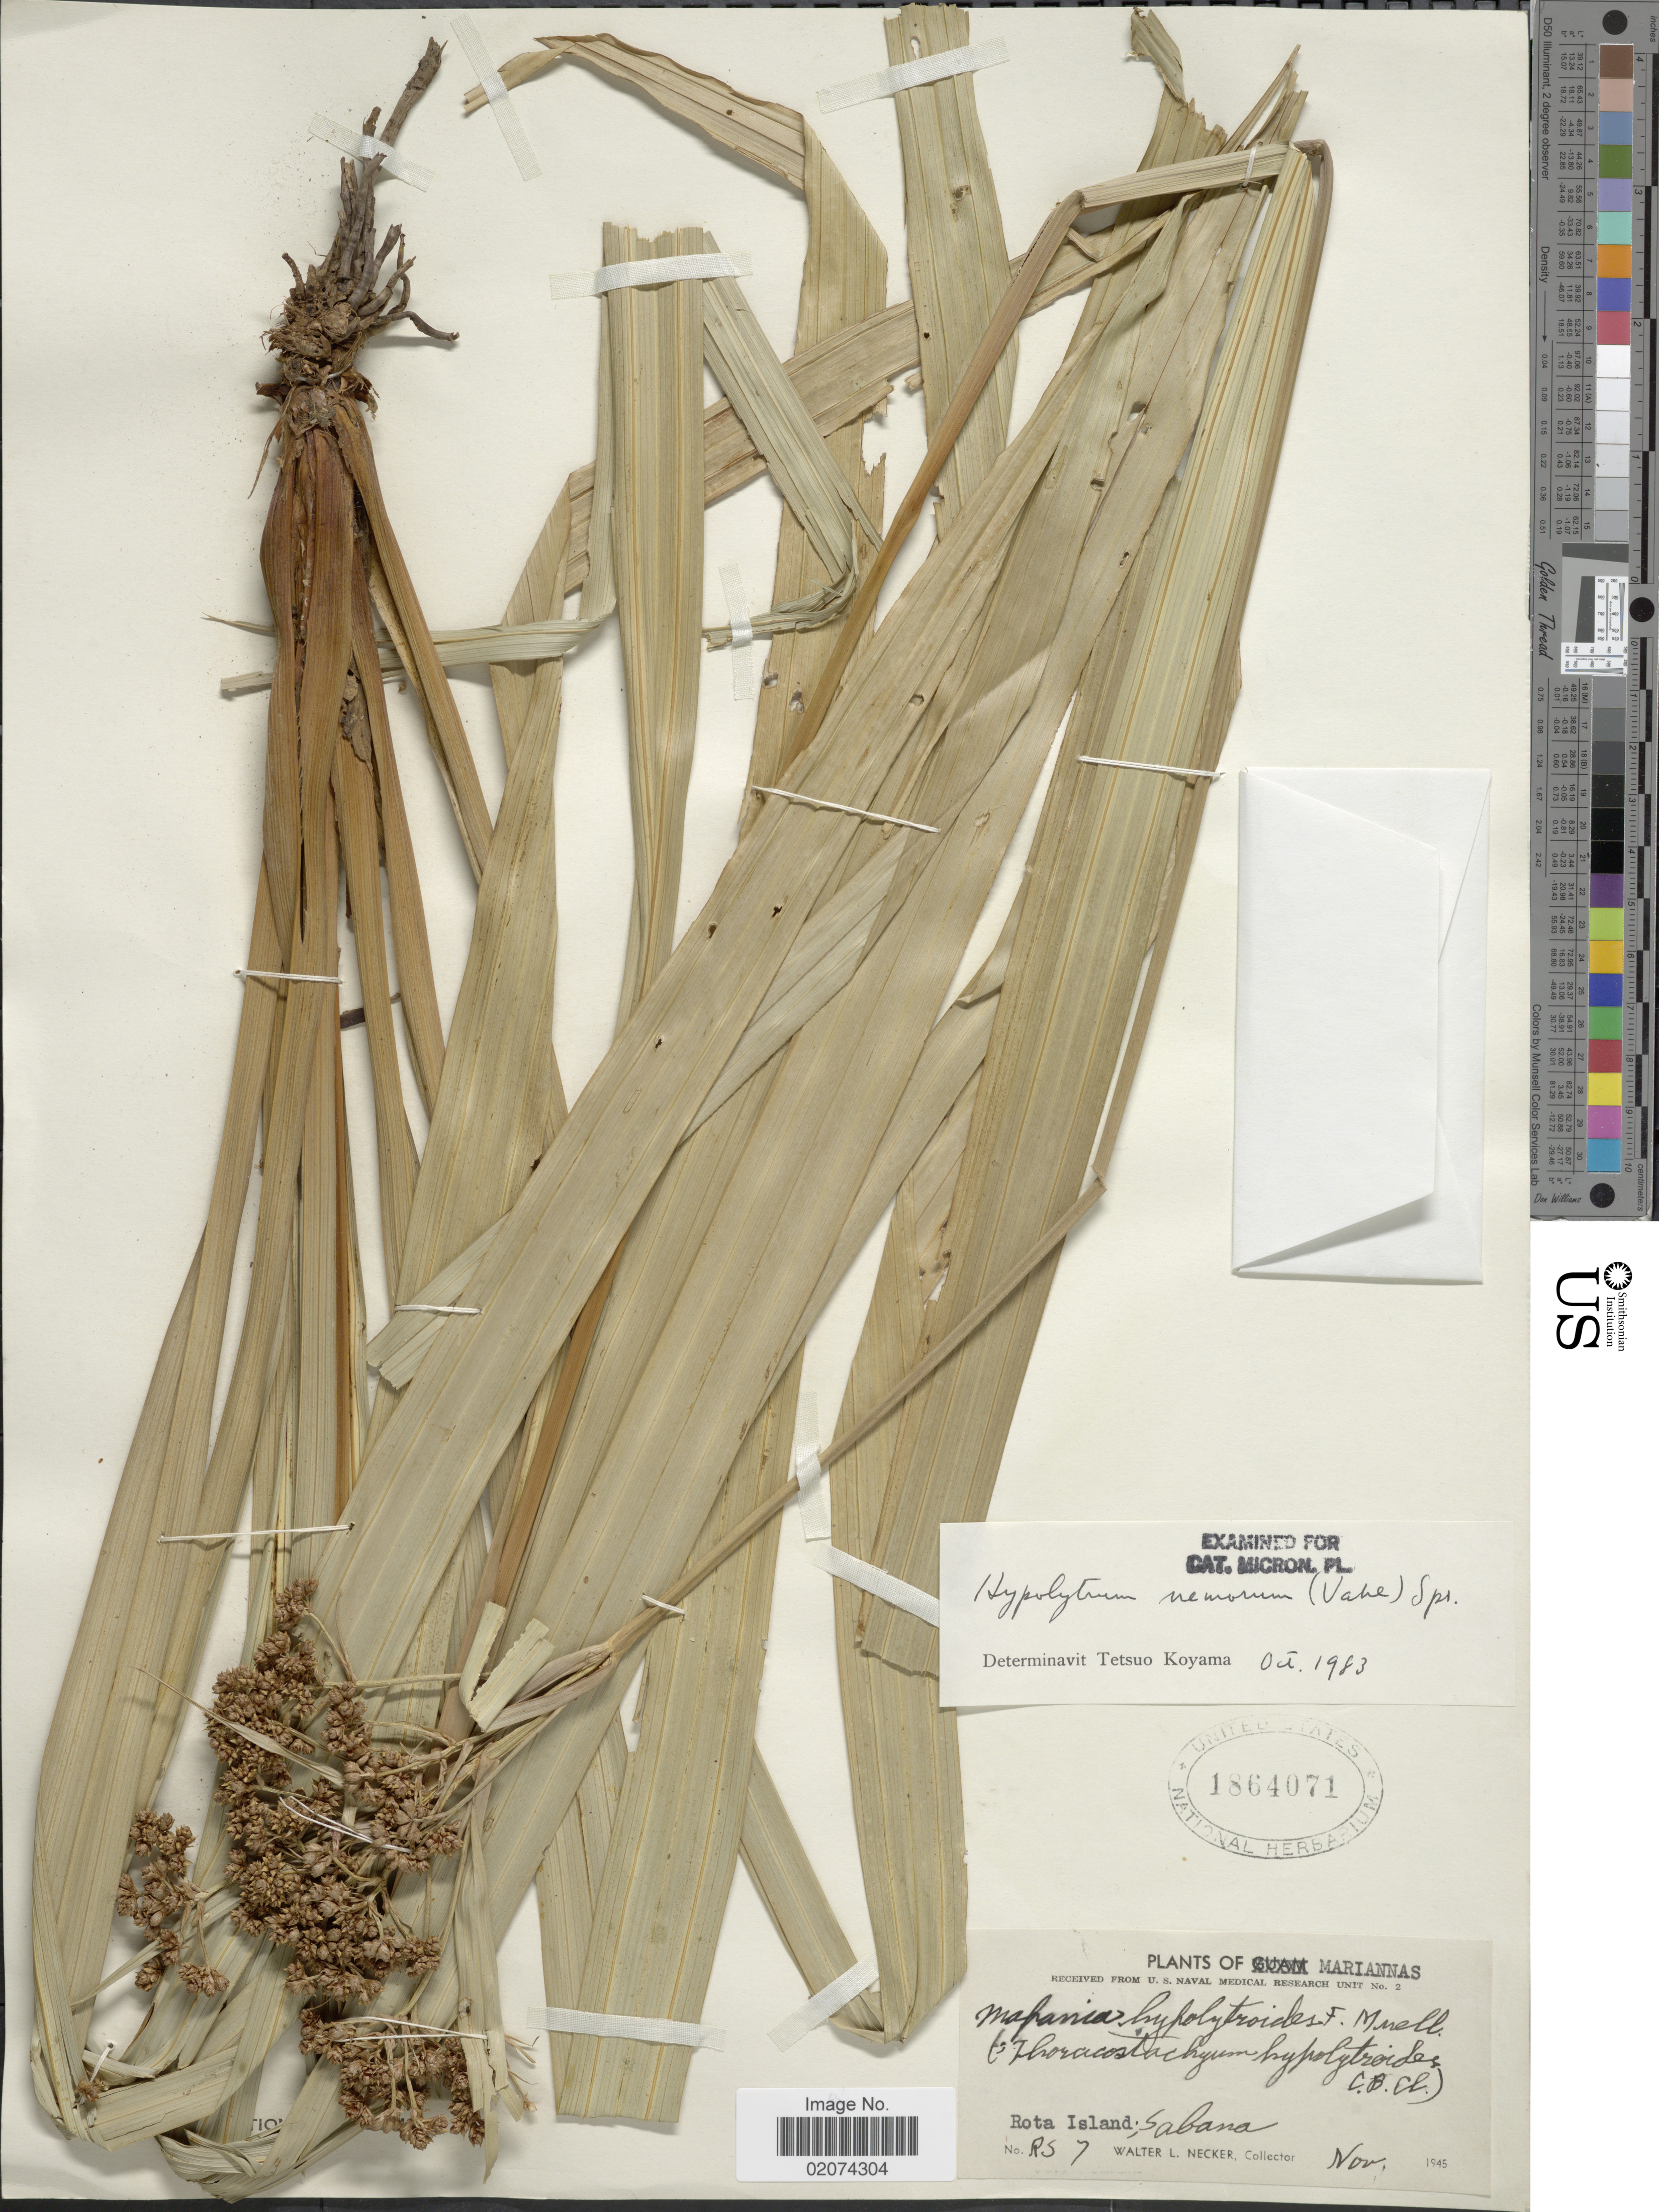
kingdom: Plantae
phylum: Tracheophyta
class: Liliopsida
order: Poales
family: Cyperaceae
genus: Hypolytrum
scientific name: Hypolytrum nemorum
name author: (Vahl) Spreng.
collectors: W. L. Necker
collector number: RS7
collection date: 1945-11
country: Northern Mariana Islands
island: Rota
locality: Rota Island, Sabana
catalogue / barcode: US 1864071